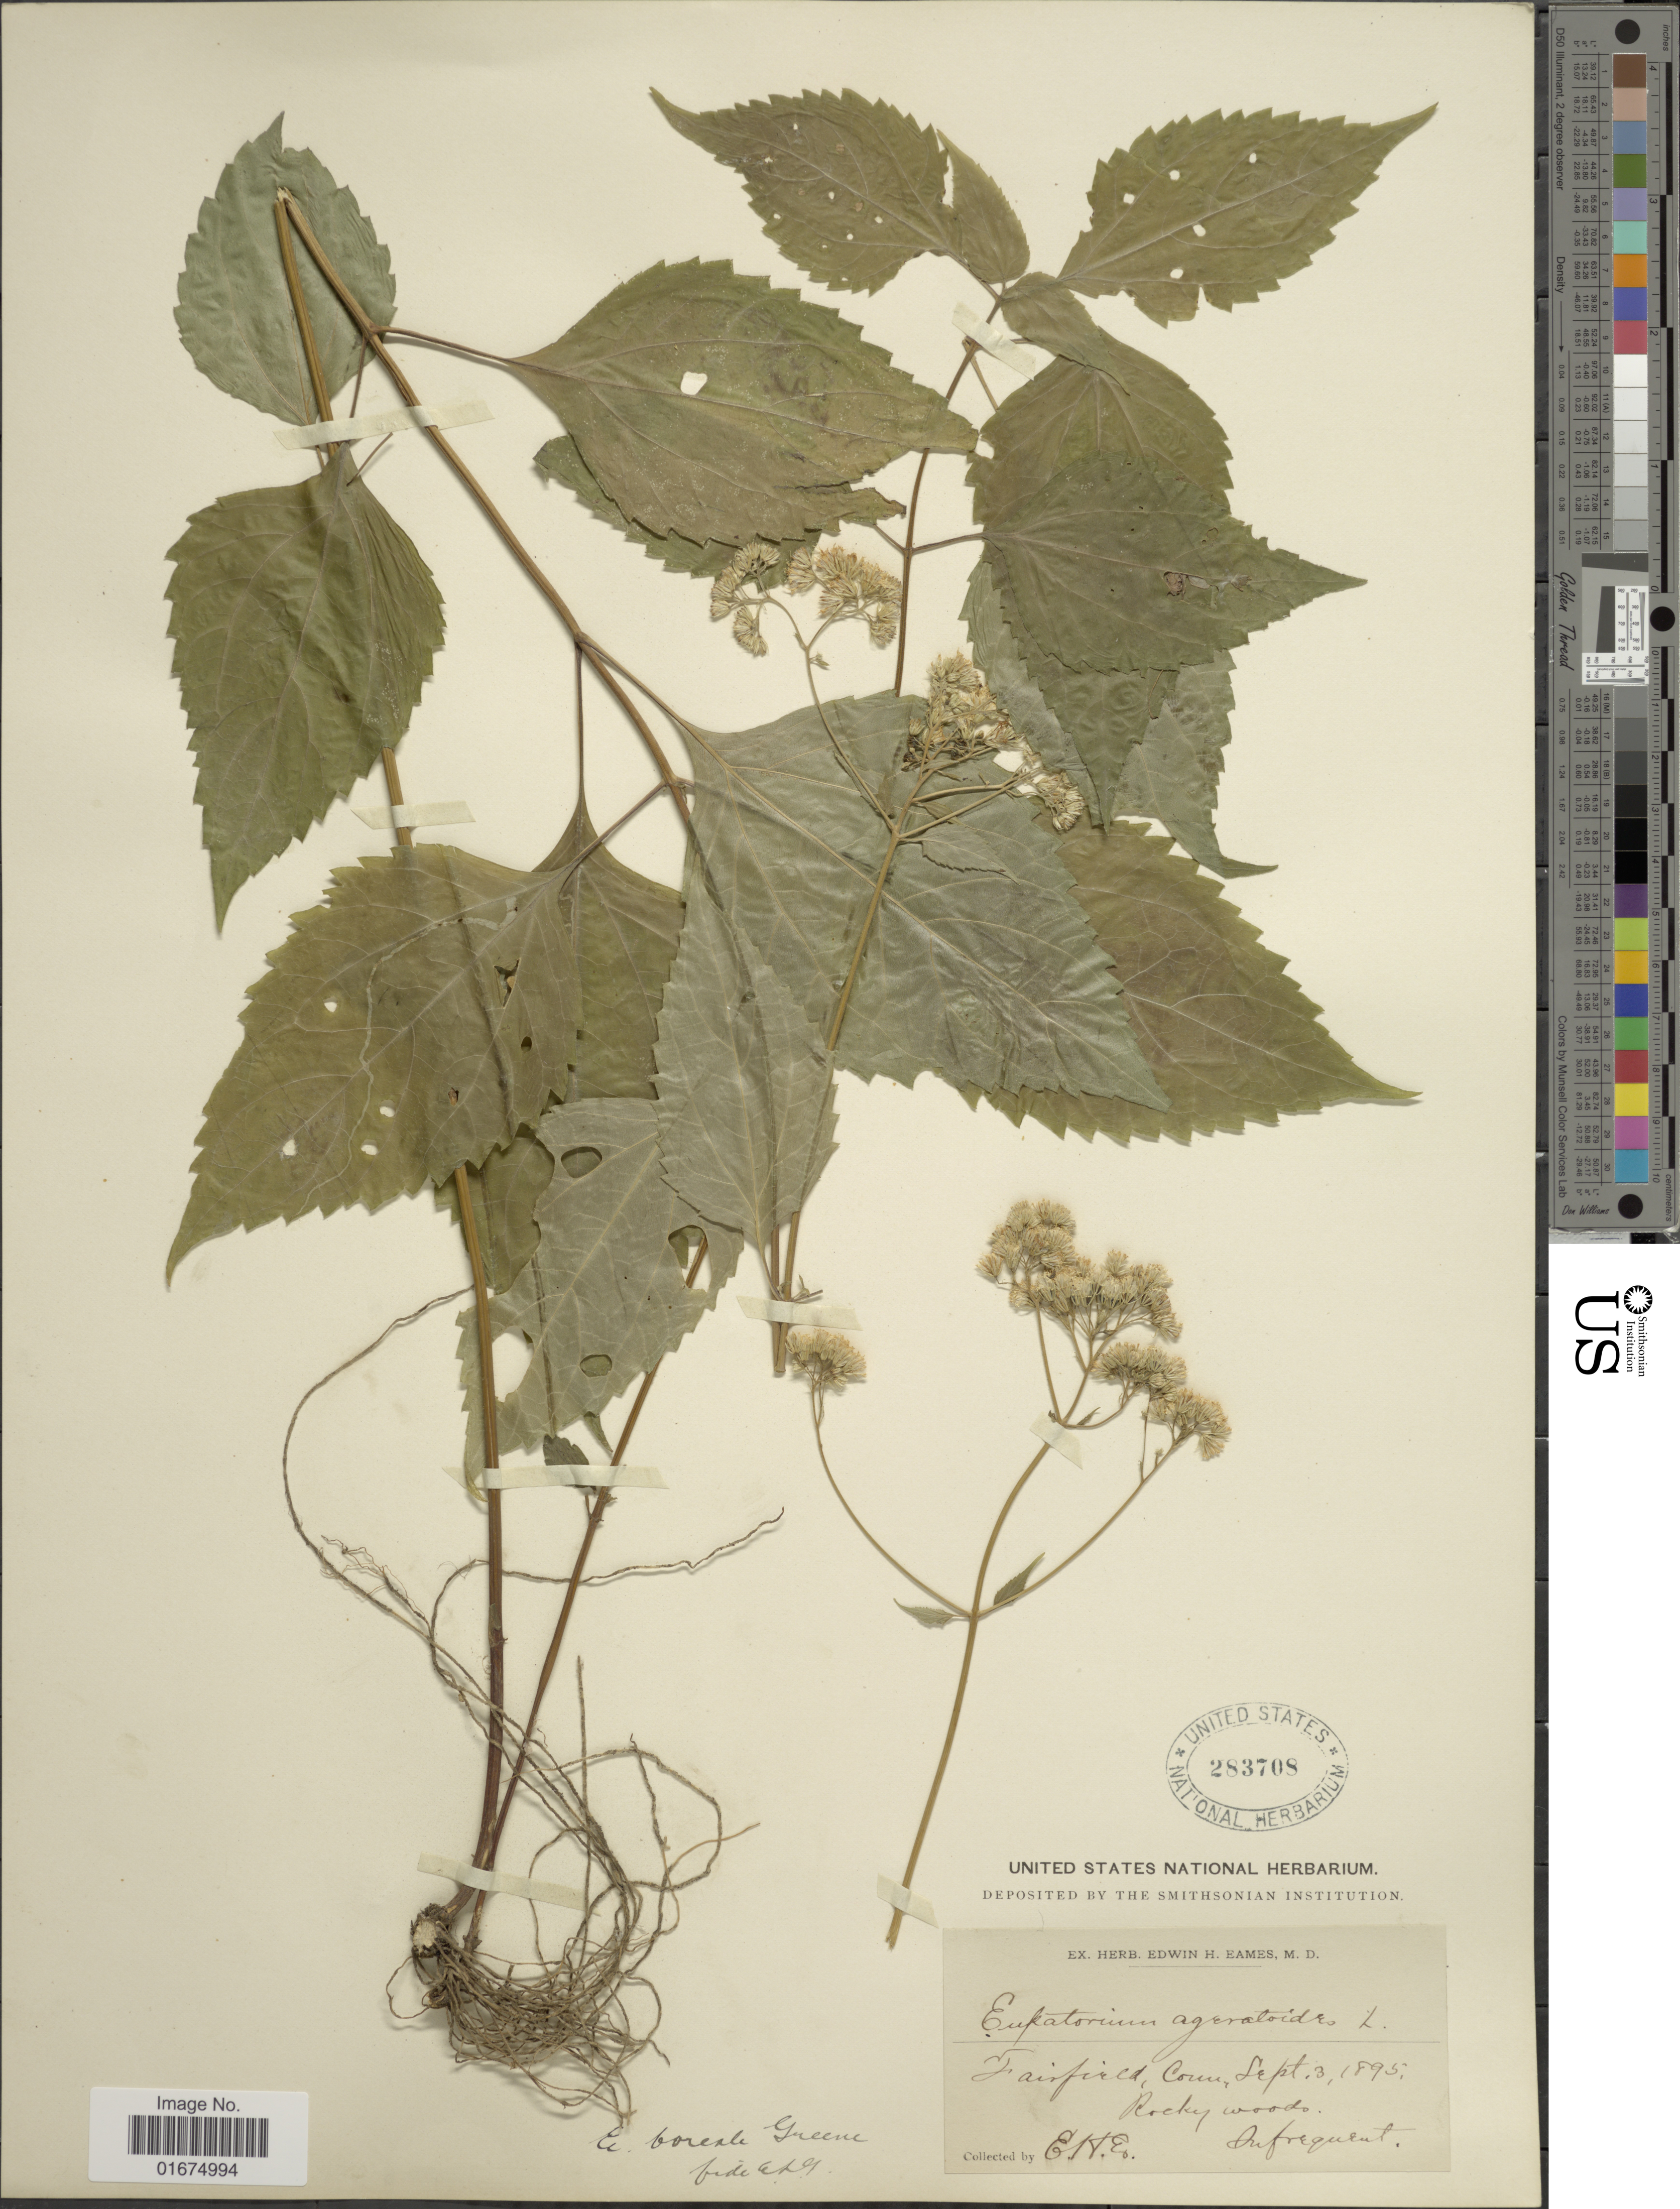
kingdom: Plantae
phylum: Tracheophyta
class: Magnoliopsida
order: Asterales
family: Asteraceae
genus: Ageratina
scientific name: Ageratina altissima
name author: (L.) R.M. King & H. Rob.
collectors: E. H. Eames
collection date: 1895-09-03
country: United States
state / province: Connecticut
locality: Fairfield, Rocky woods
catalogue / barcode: US 283708